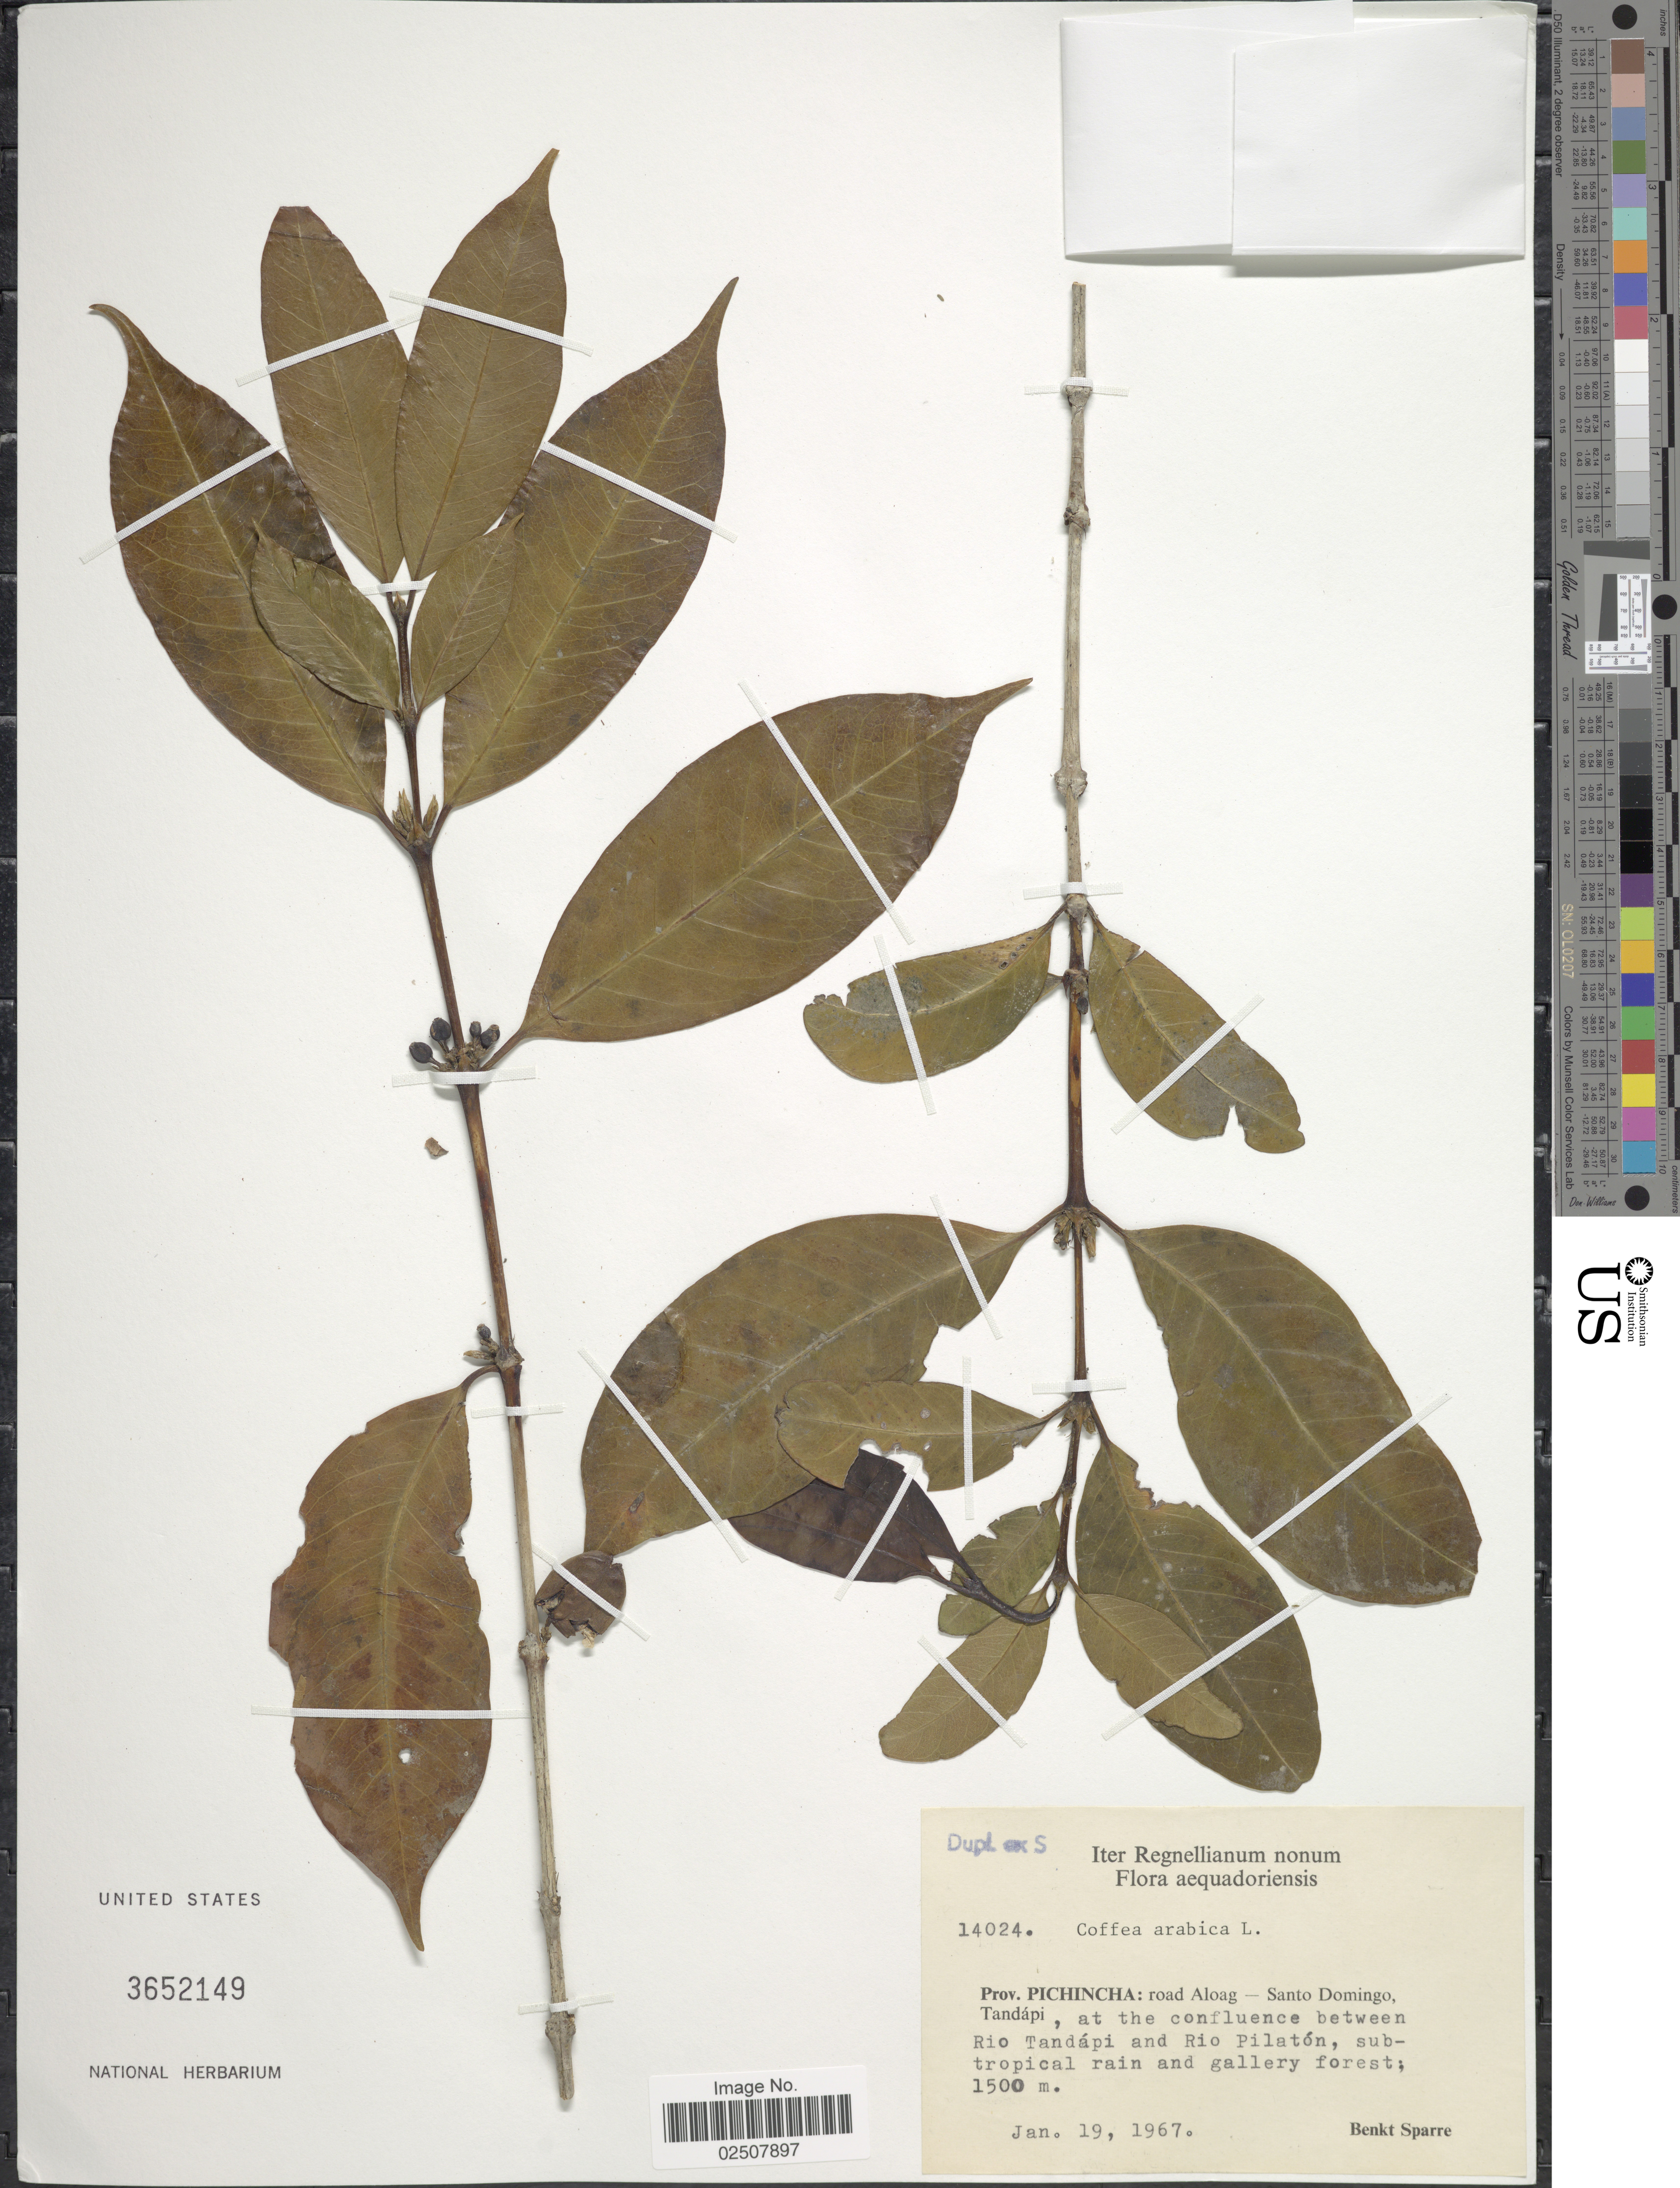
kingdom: Plantae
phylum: Tracheophyta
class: Magnoliopsida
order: Gentianales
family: Rubiaceae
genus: Coffea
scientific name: Coffea arabica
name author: L.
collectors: B. Sparre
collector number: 14024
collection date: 1967-01-19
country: Ecuador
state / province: Pichincha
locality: Aequadoriensis, Road Aloag - Santo Domingo, Tandápi, at the confluence between Rio Tandápi and Rio Pilatón, subtropical rain and gallery forest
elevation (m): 1500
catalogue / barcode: US 3652149